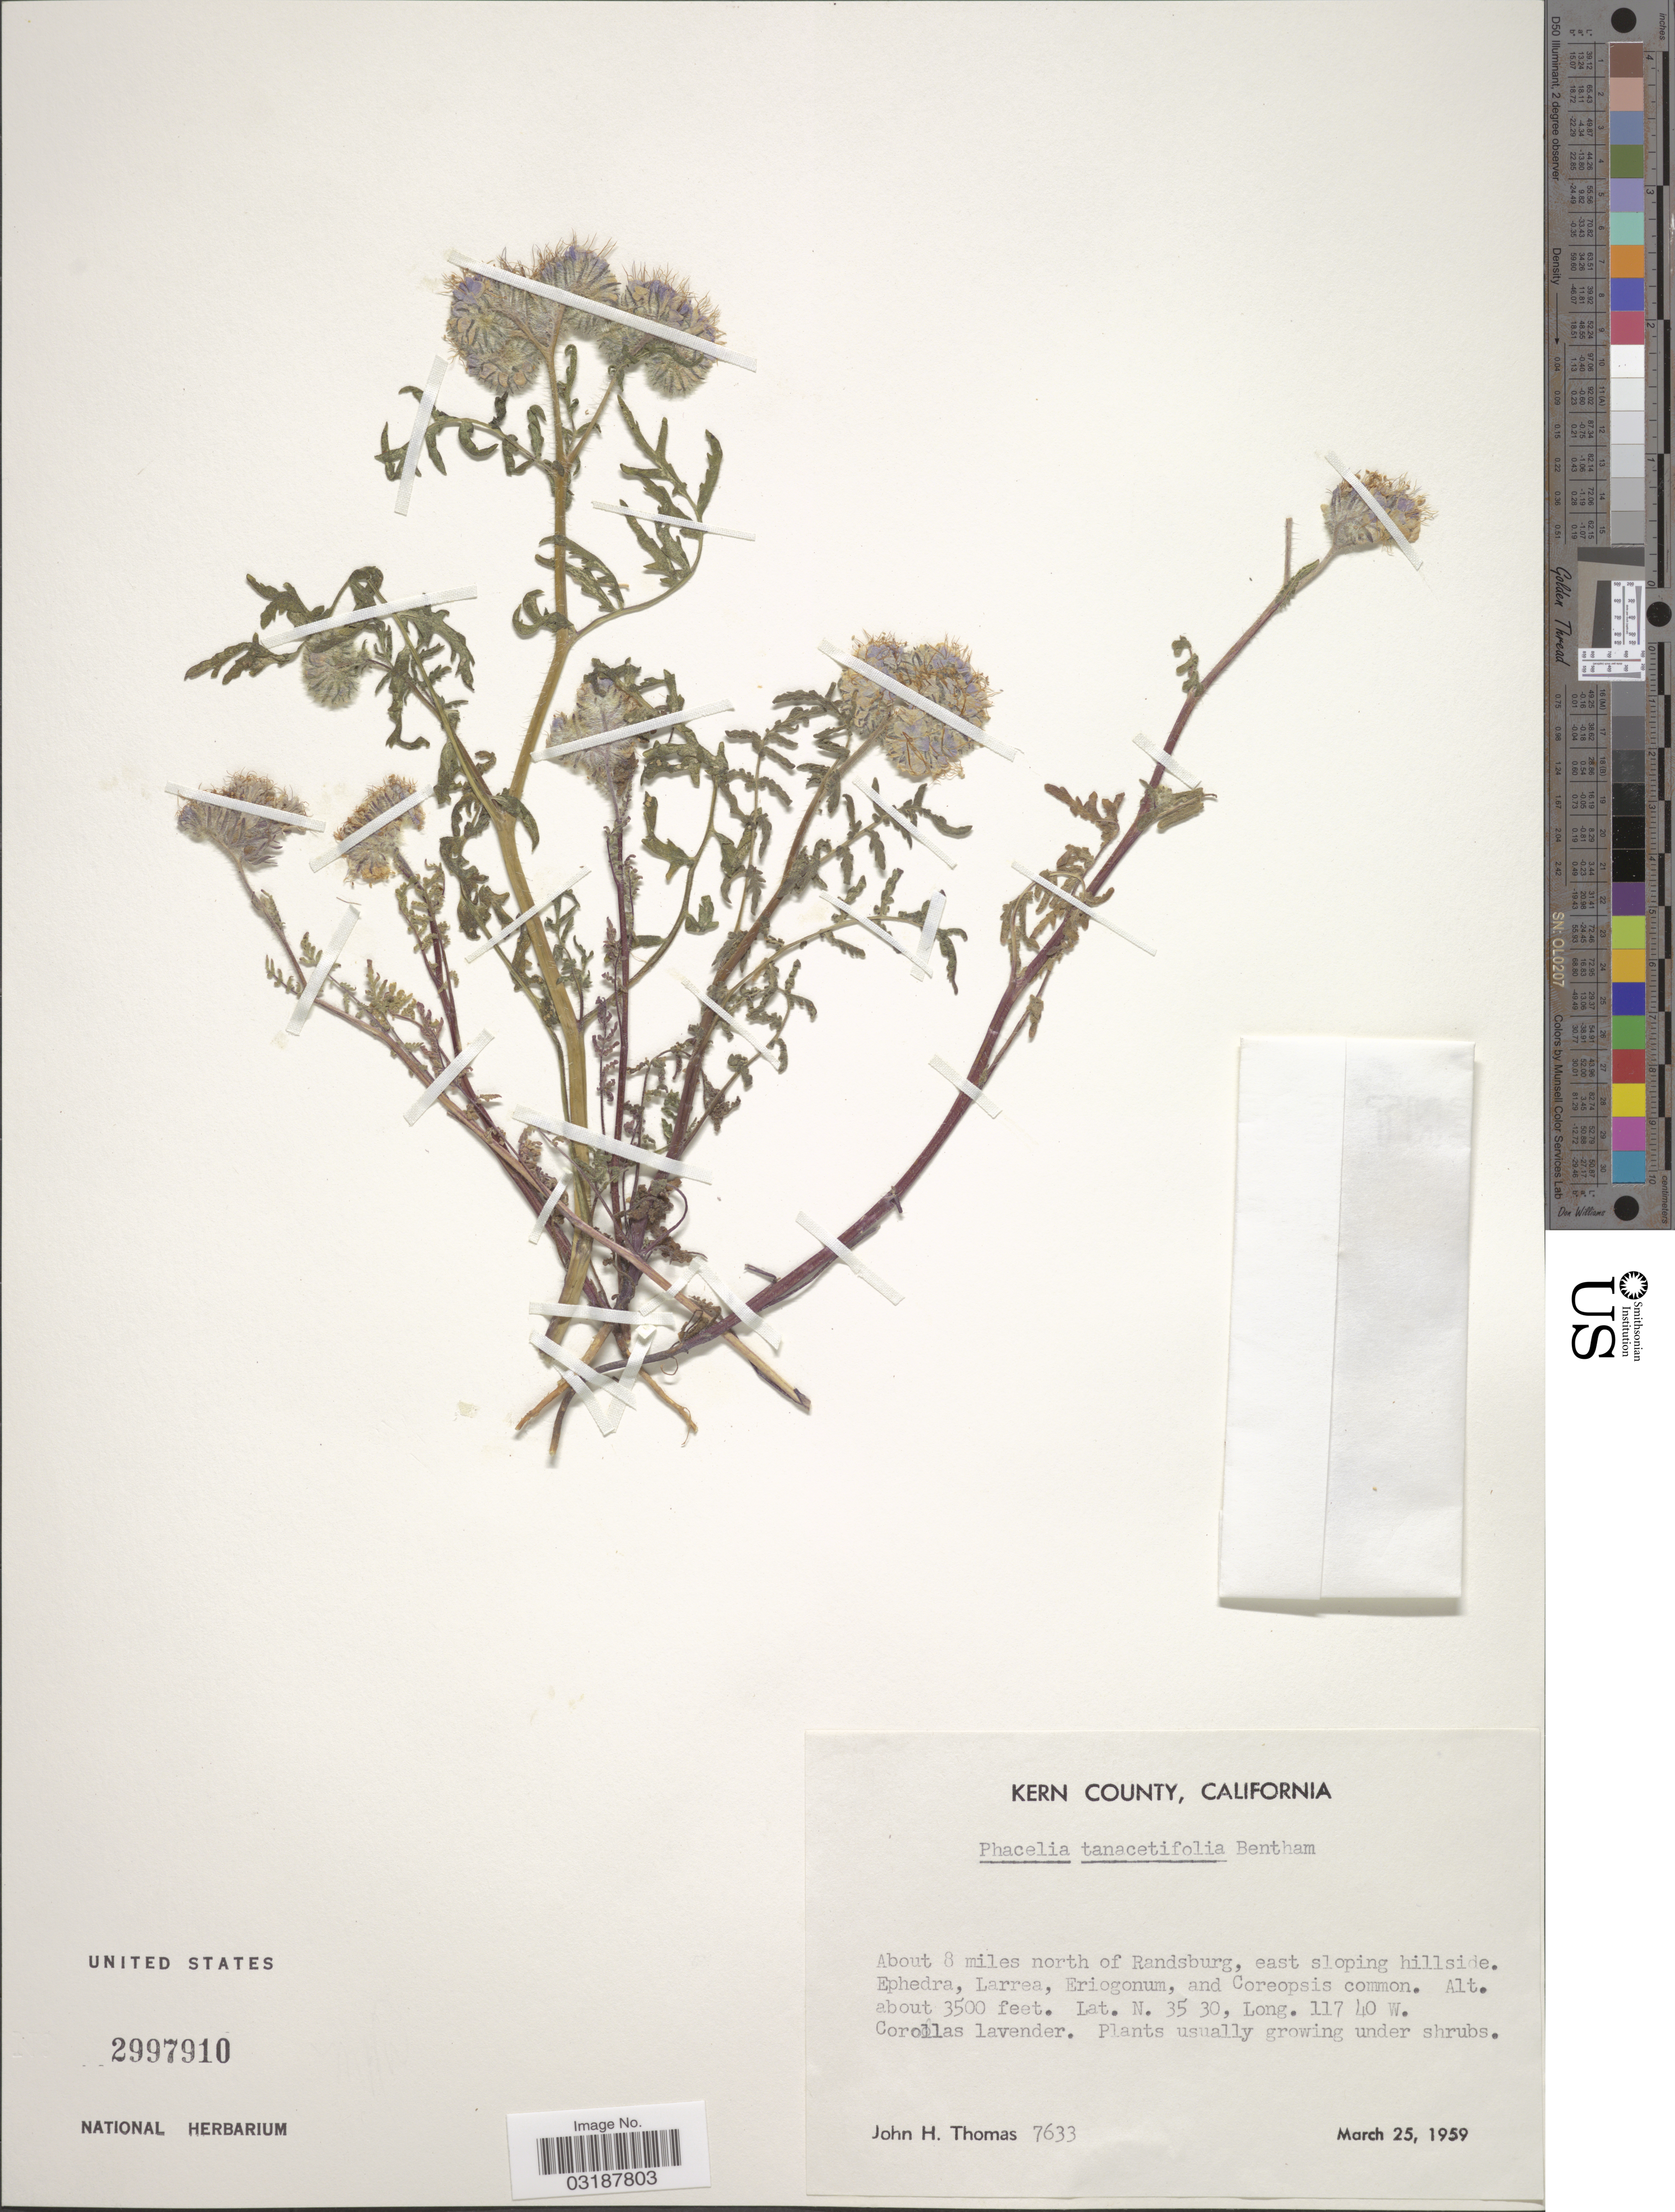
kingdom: Plantae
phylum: Tracheophyta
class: Magnoliopsida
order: Boraginales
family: Hydrophyllaceae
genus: Phacelia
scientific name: Phacelia tanacetifolia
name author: Benth.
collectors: J. H. Thomas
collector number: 7633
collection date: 1959-03-25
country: United States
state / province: California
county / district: Kern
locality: Kern County, About 8 miles north Randsburg, east sloping hillside.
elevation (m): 1067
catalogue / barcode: US 2997910